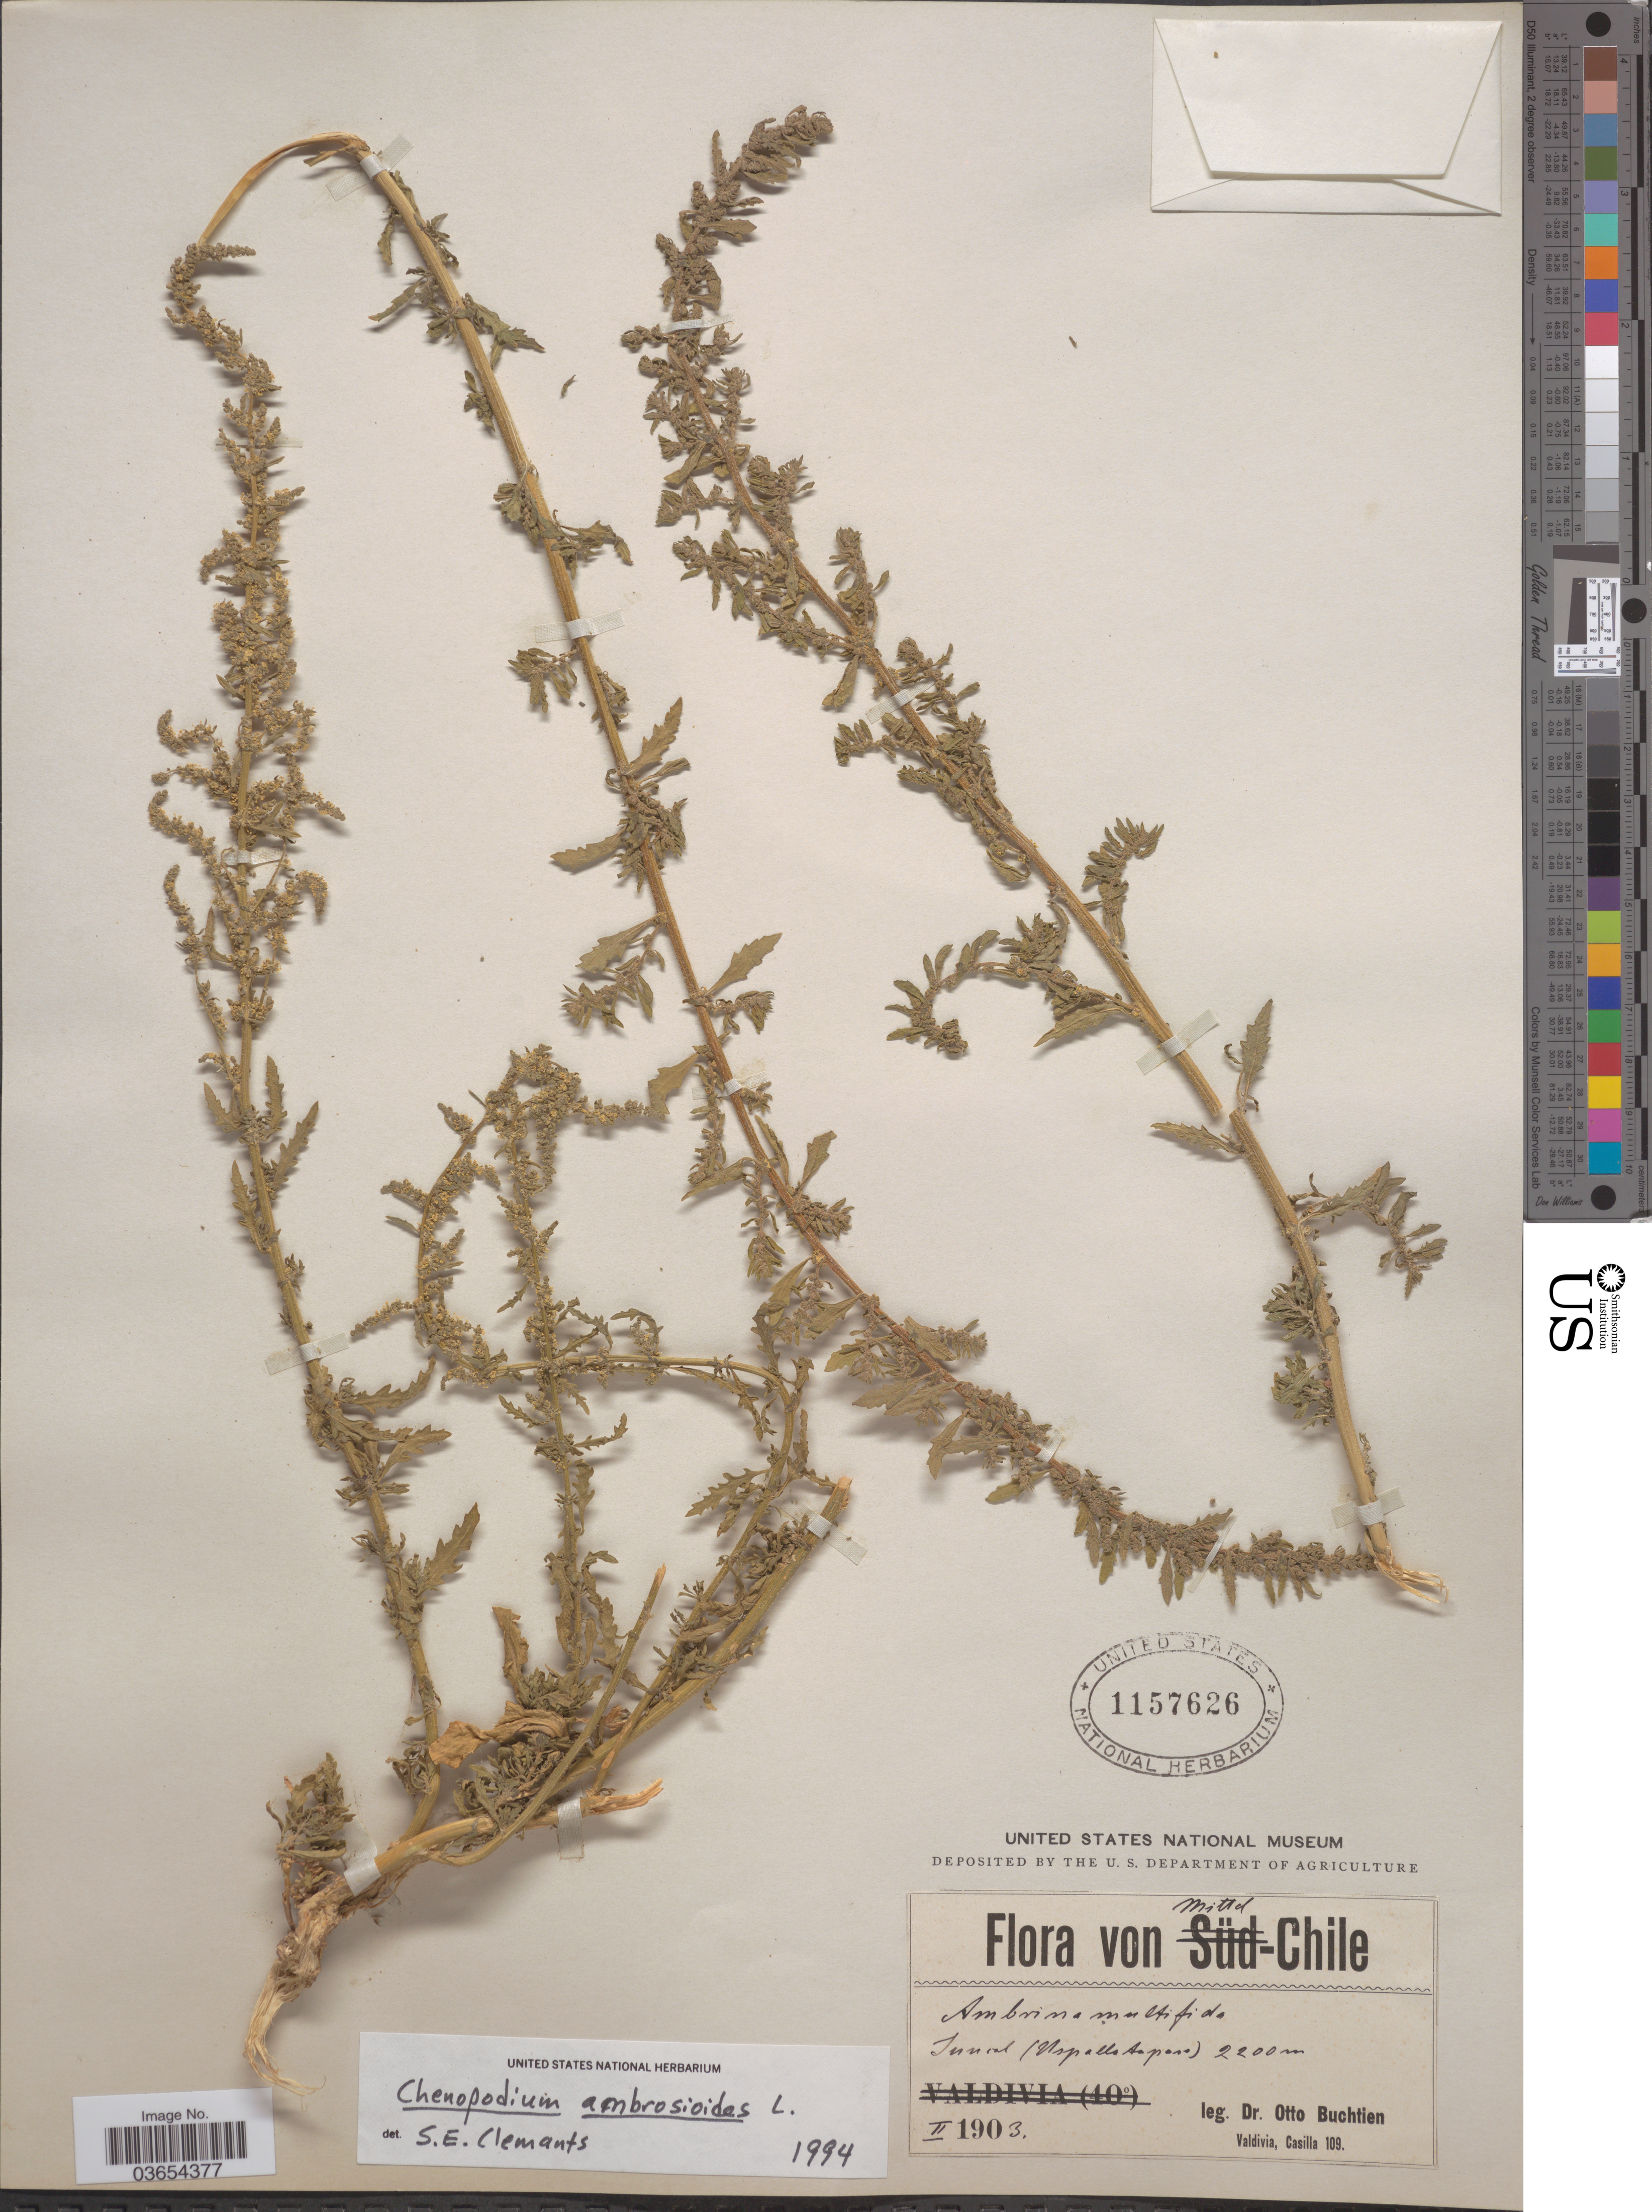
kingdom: Plantae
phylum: Tracheophyta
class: Magnoliopsida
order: Caryophyllales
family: Amaranthaceae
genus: Chenopodium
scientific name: Chenopodium ambrosioides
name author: L.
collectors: O. Buchtien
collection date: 1903-02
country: Chile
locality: Mittel-Chile. Juncal (Uspallatapass).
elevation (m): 2200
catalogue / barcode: US 1157626